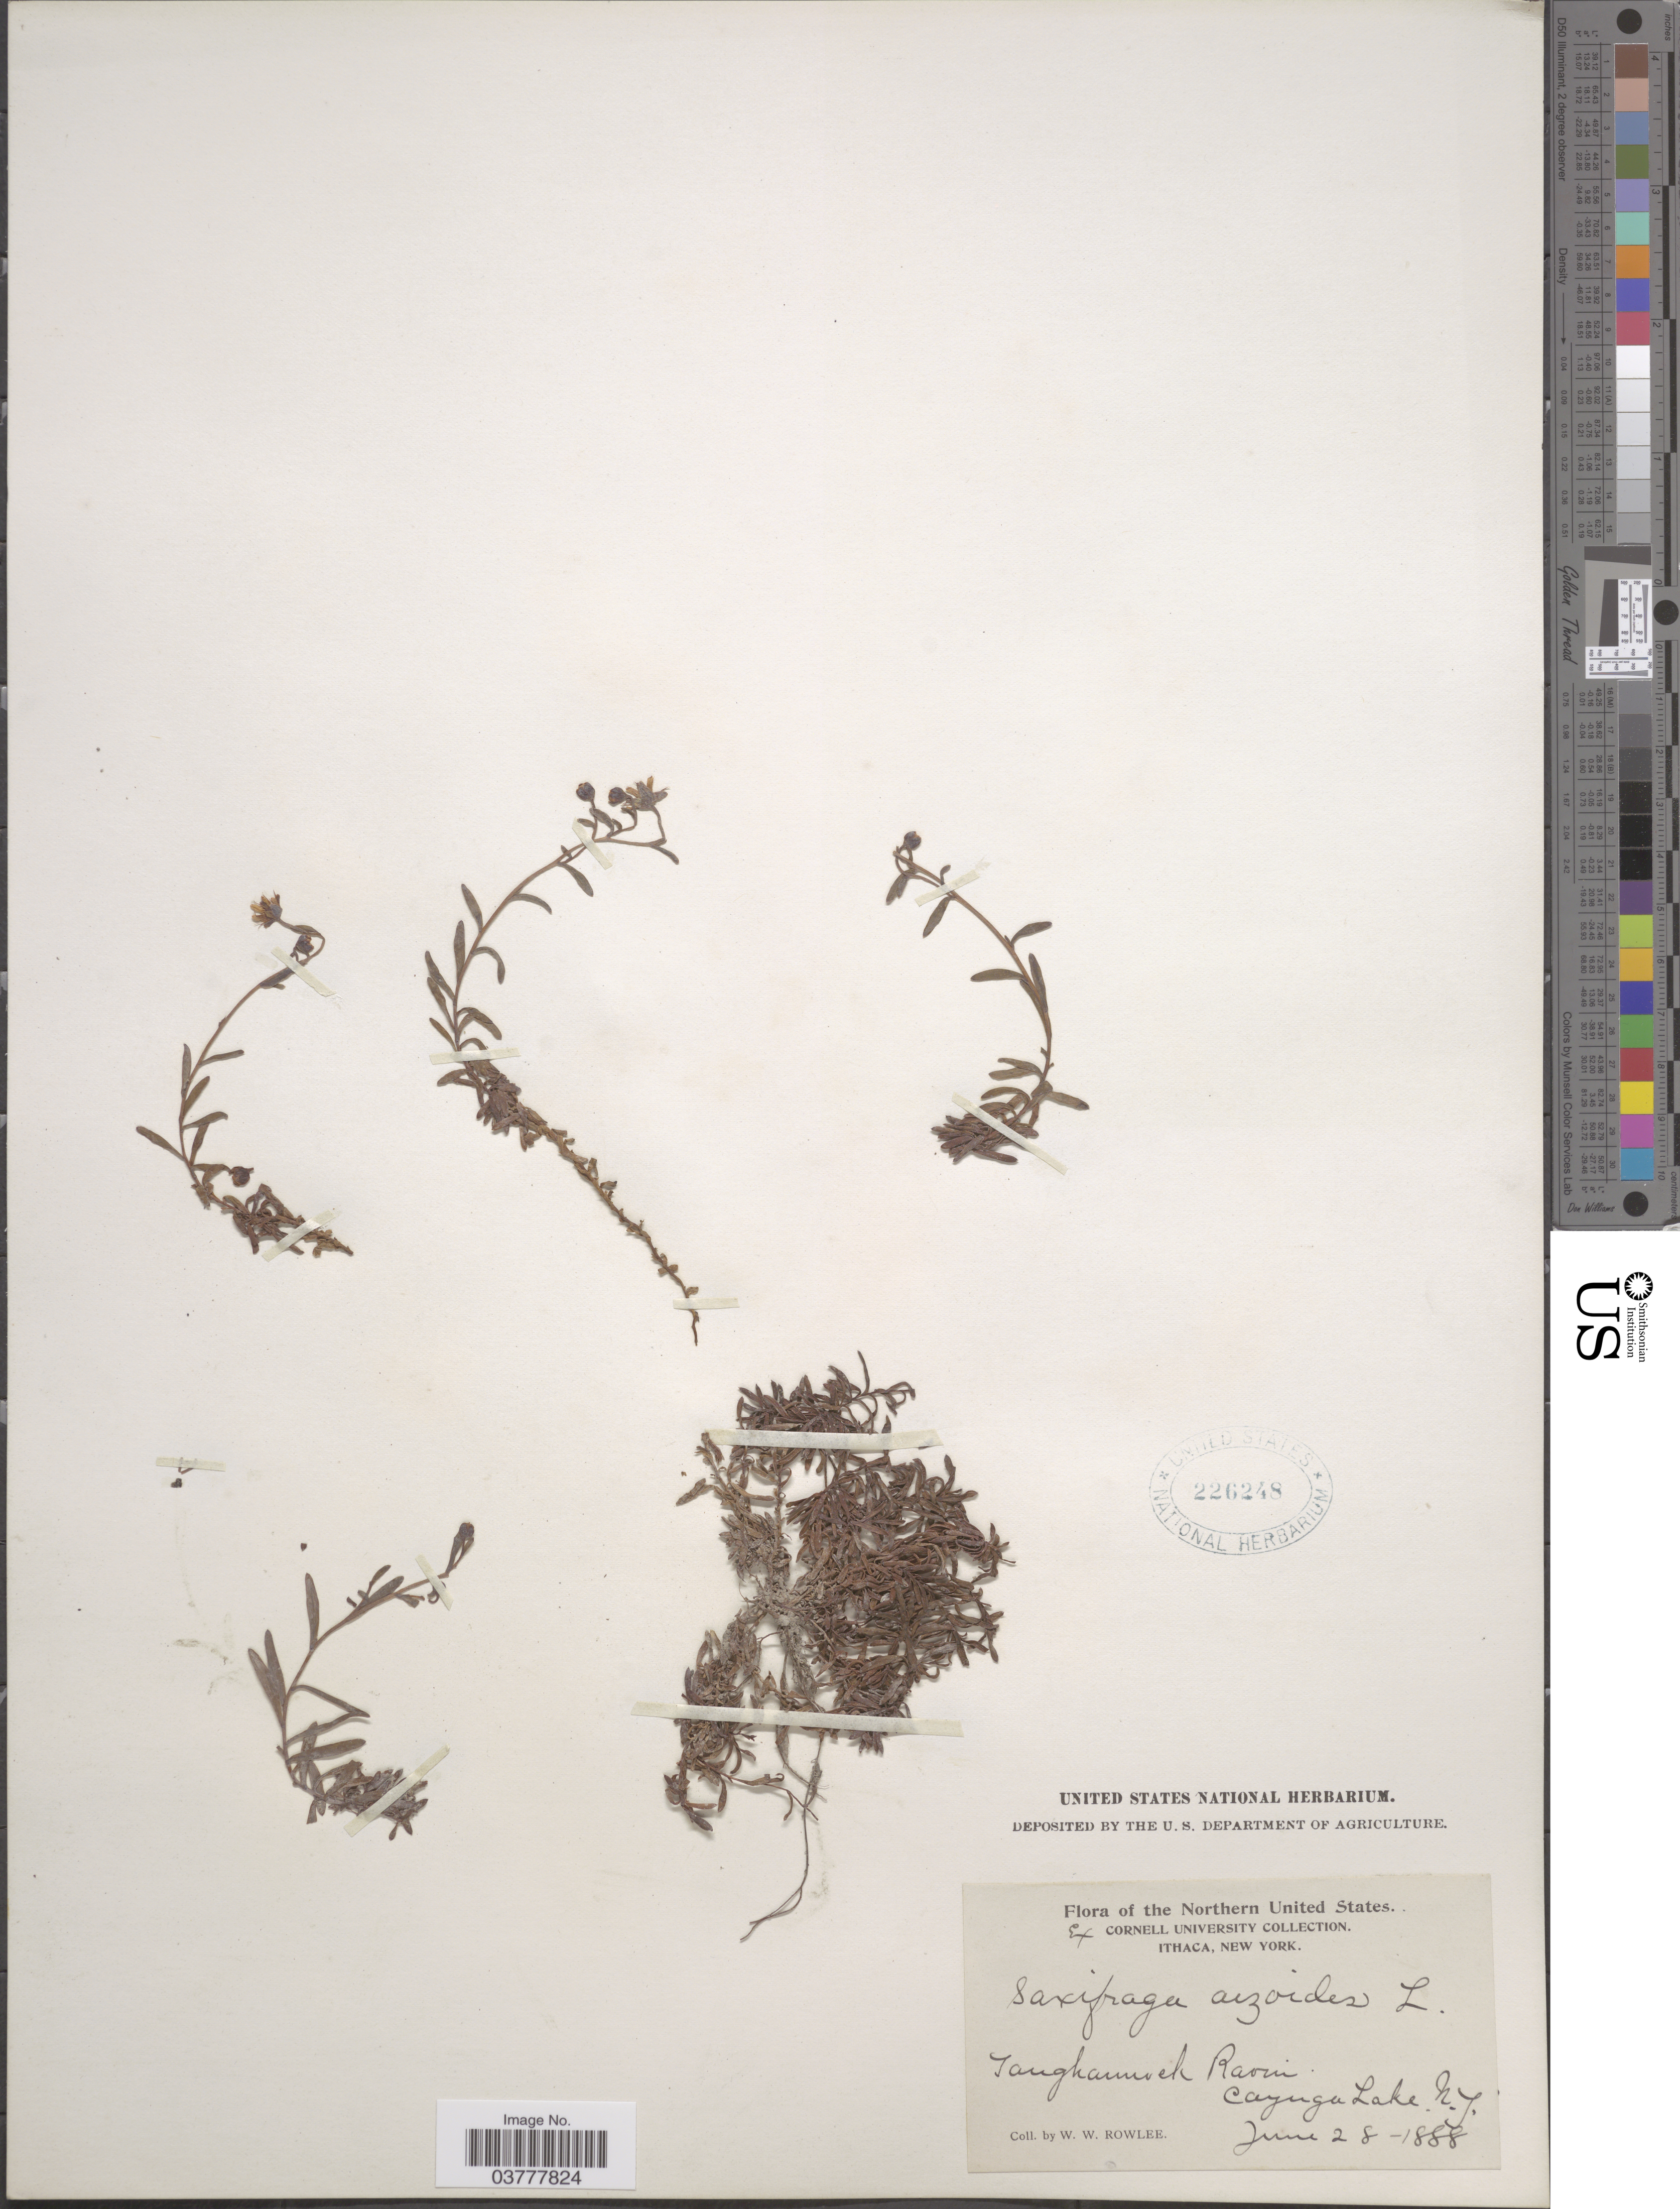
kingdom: Plantae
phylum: Tracheophyta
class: Magnoliopsida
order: Saxifragales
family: Saxifragaceae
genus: Saxifraga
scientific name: Saxifraga aizoides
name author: L.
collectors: W. W. Rowlee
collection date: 1888-06-28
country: United States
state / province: New York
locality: The Northern United States. Taughannock Ravin. Cayuga Lake.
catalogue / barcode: US 226248